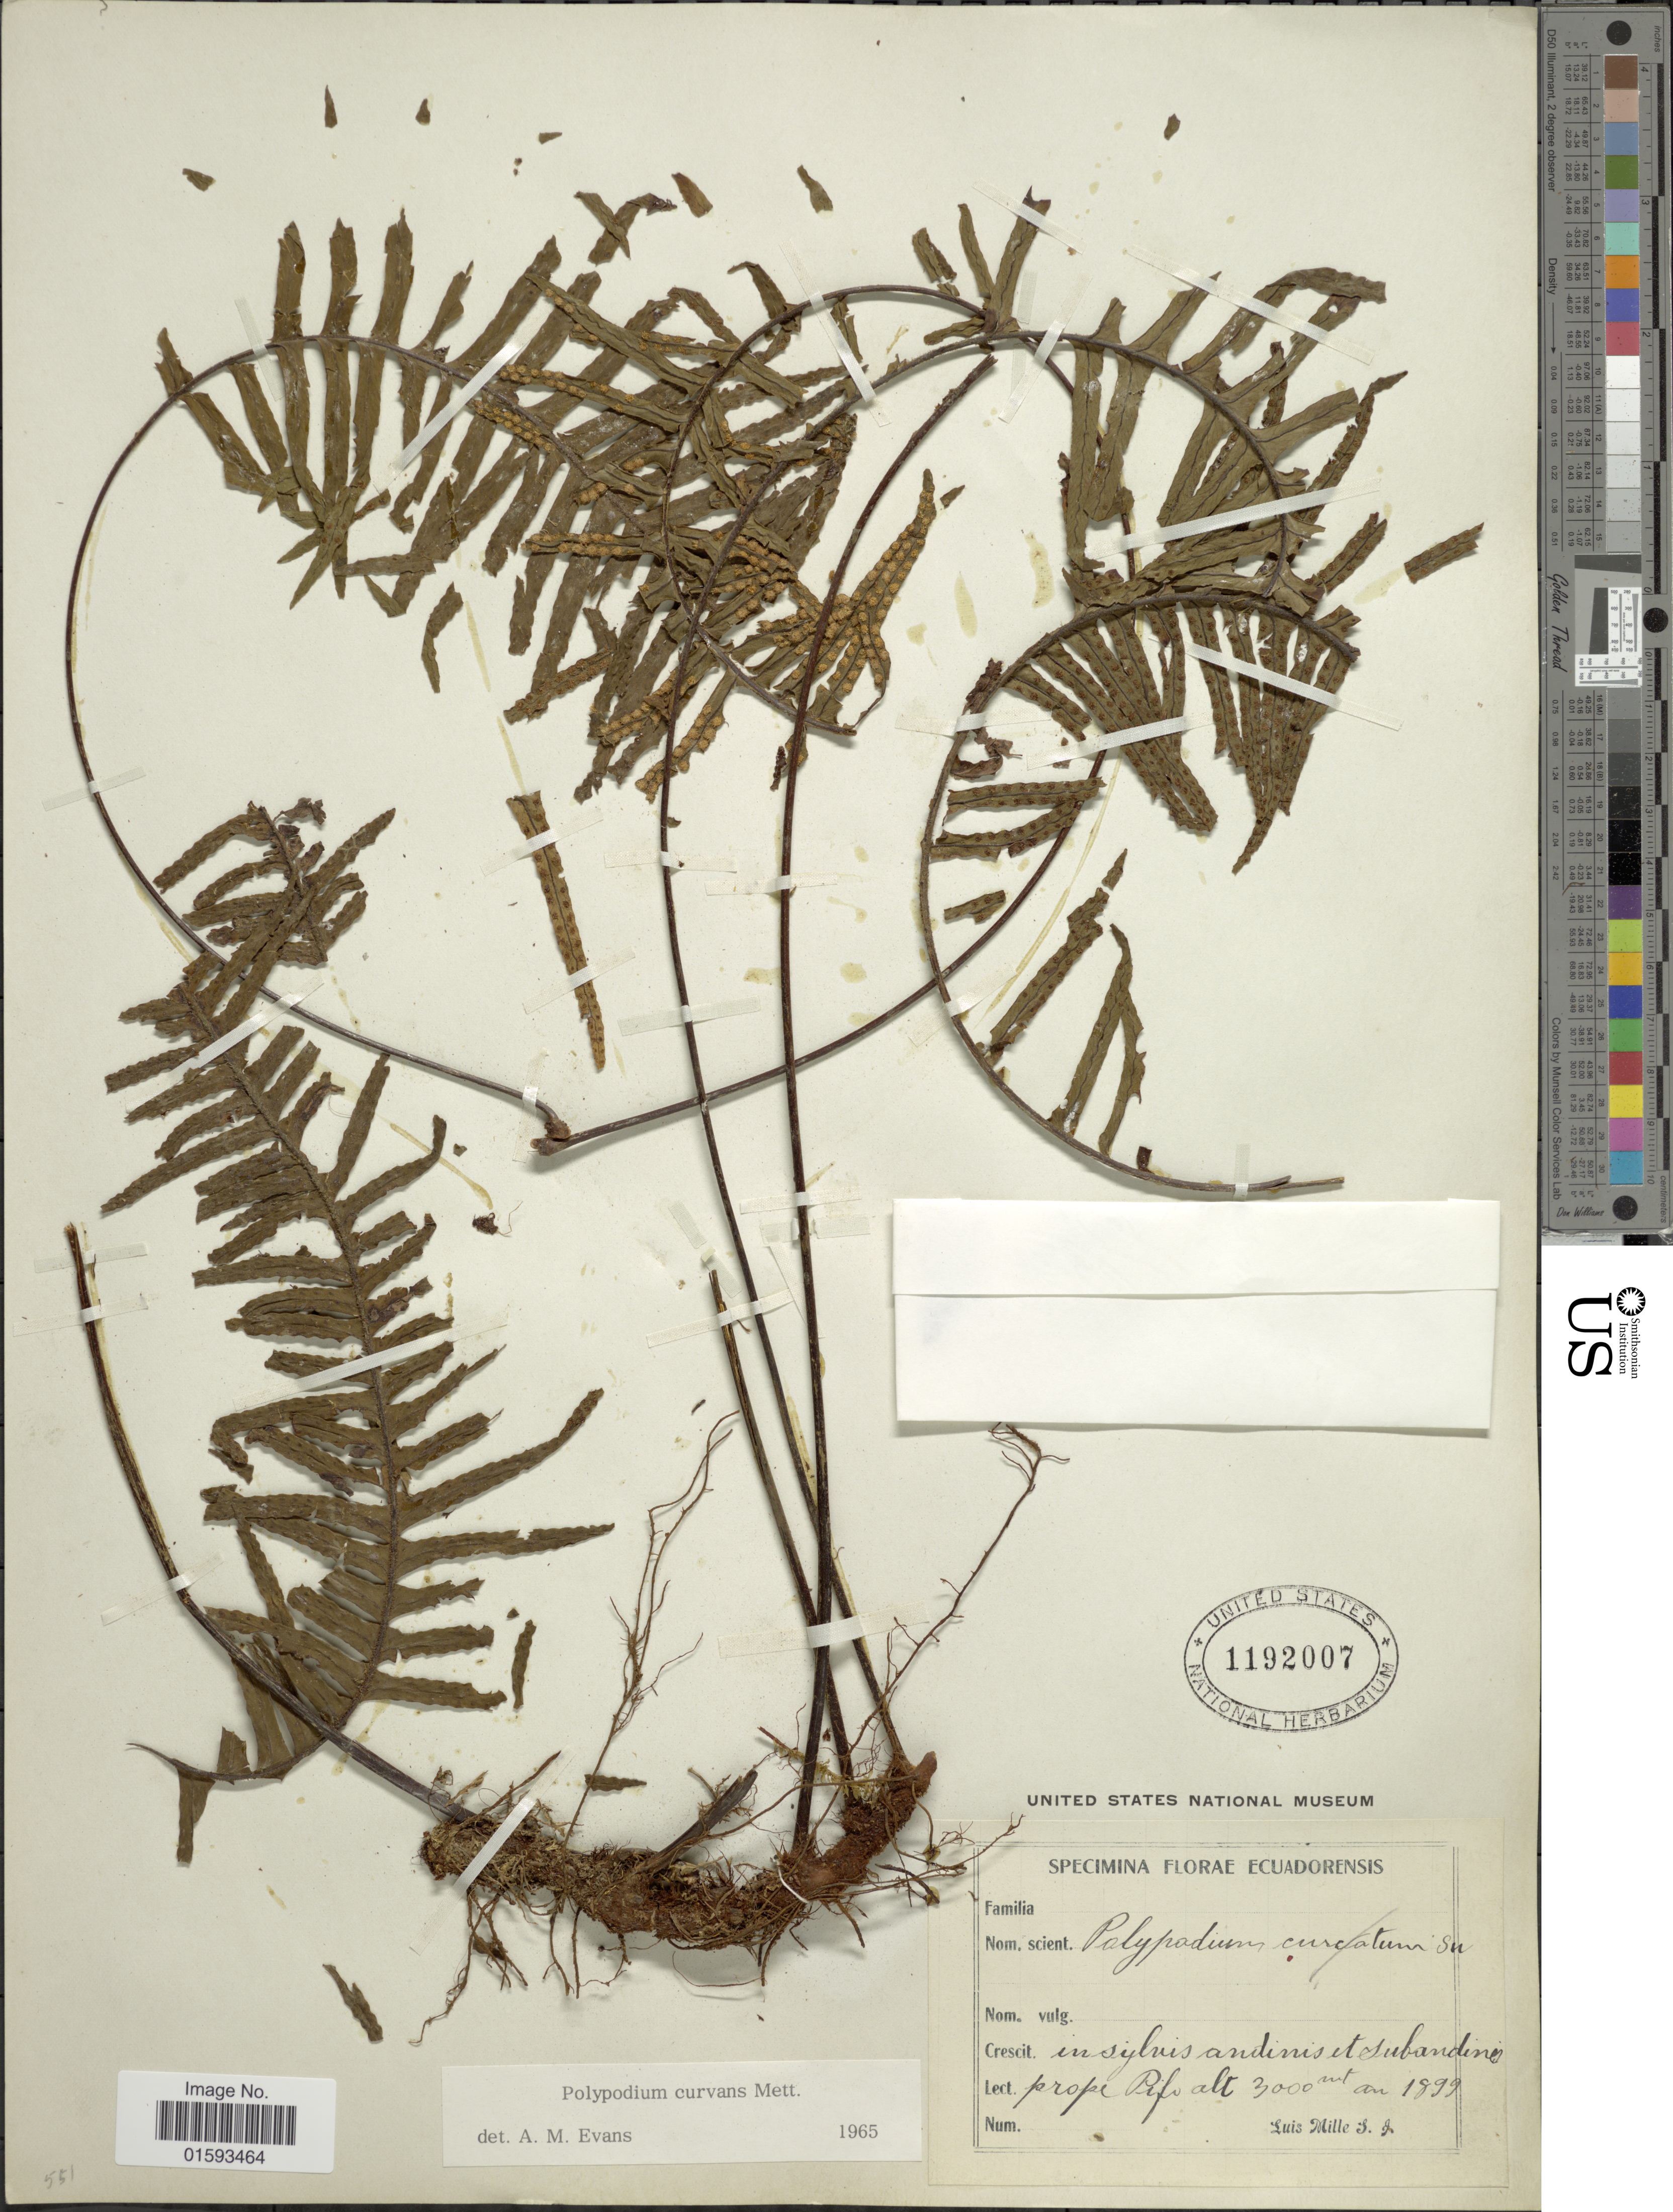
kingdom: Plantae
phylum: Tracheophyta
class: Polypodiopsida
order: Polypodiales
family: Polypodiaceae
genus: Pecluma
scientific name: Pecluma curvans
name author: (Mett.) Price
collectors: L. Mille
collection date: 1899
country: Ecuador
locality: In sylvis andinis et subandino, prope Pifo.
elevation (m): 3000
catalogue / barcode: US 1192007